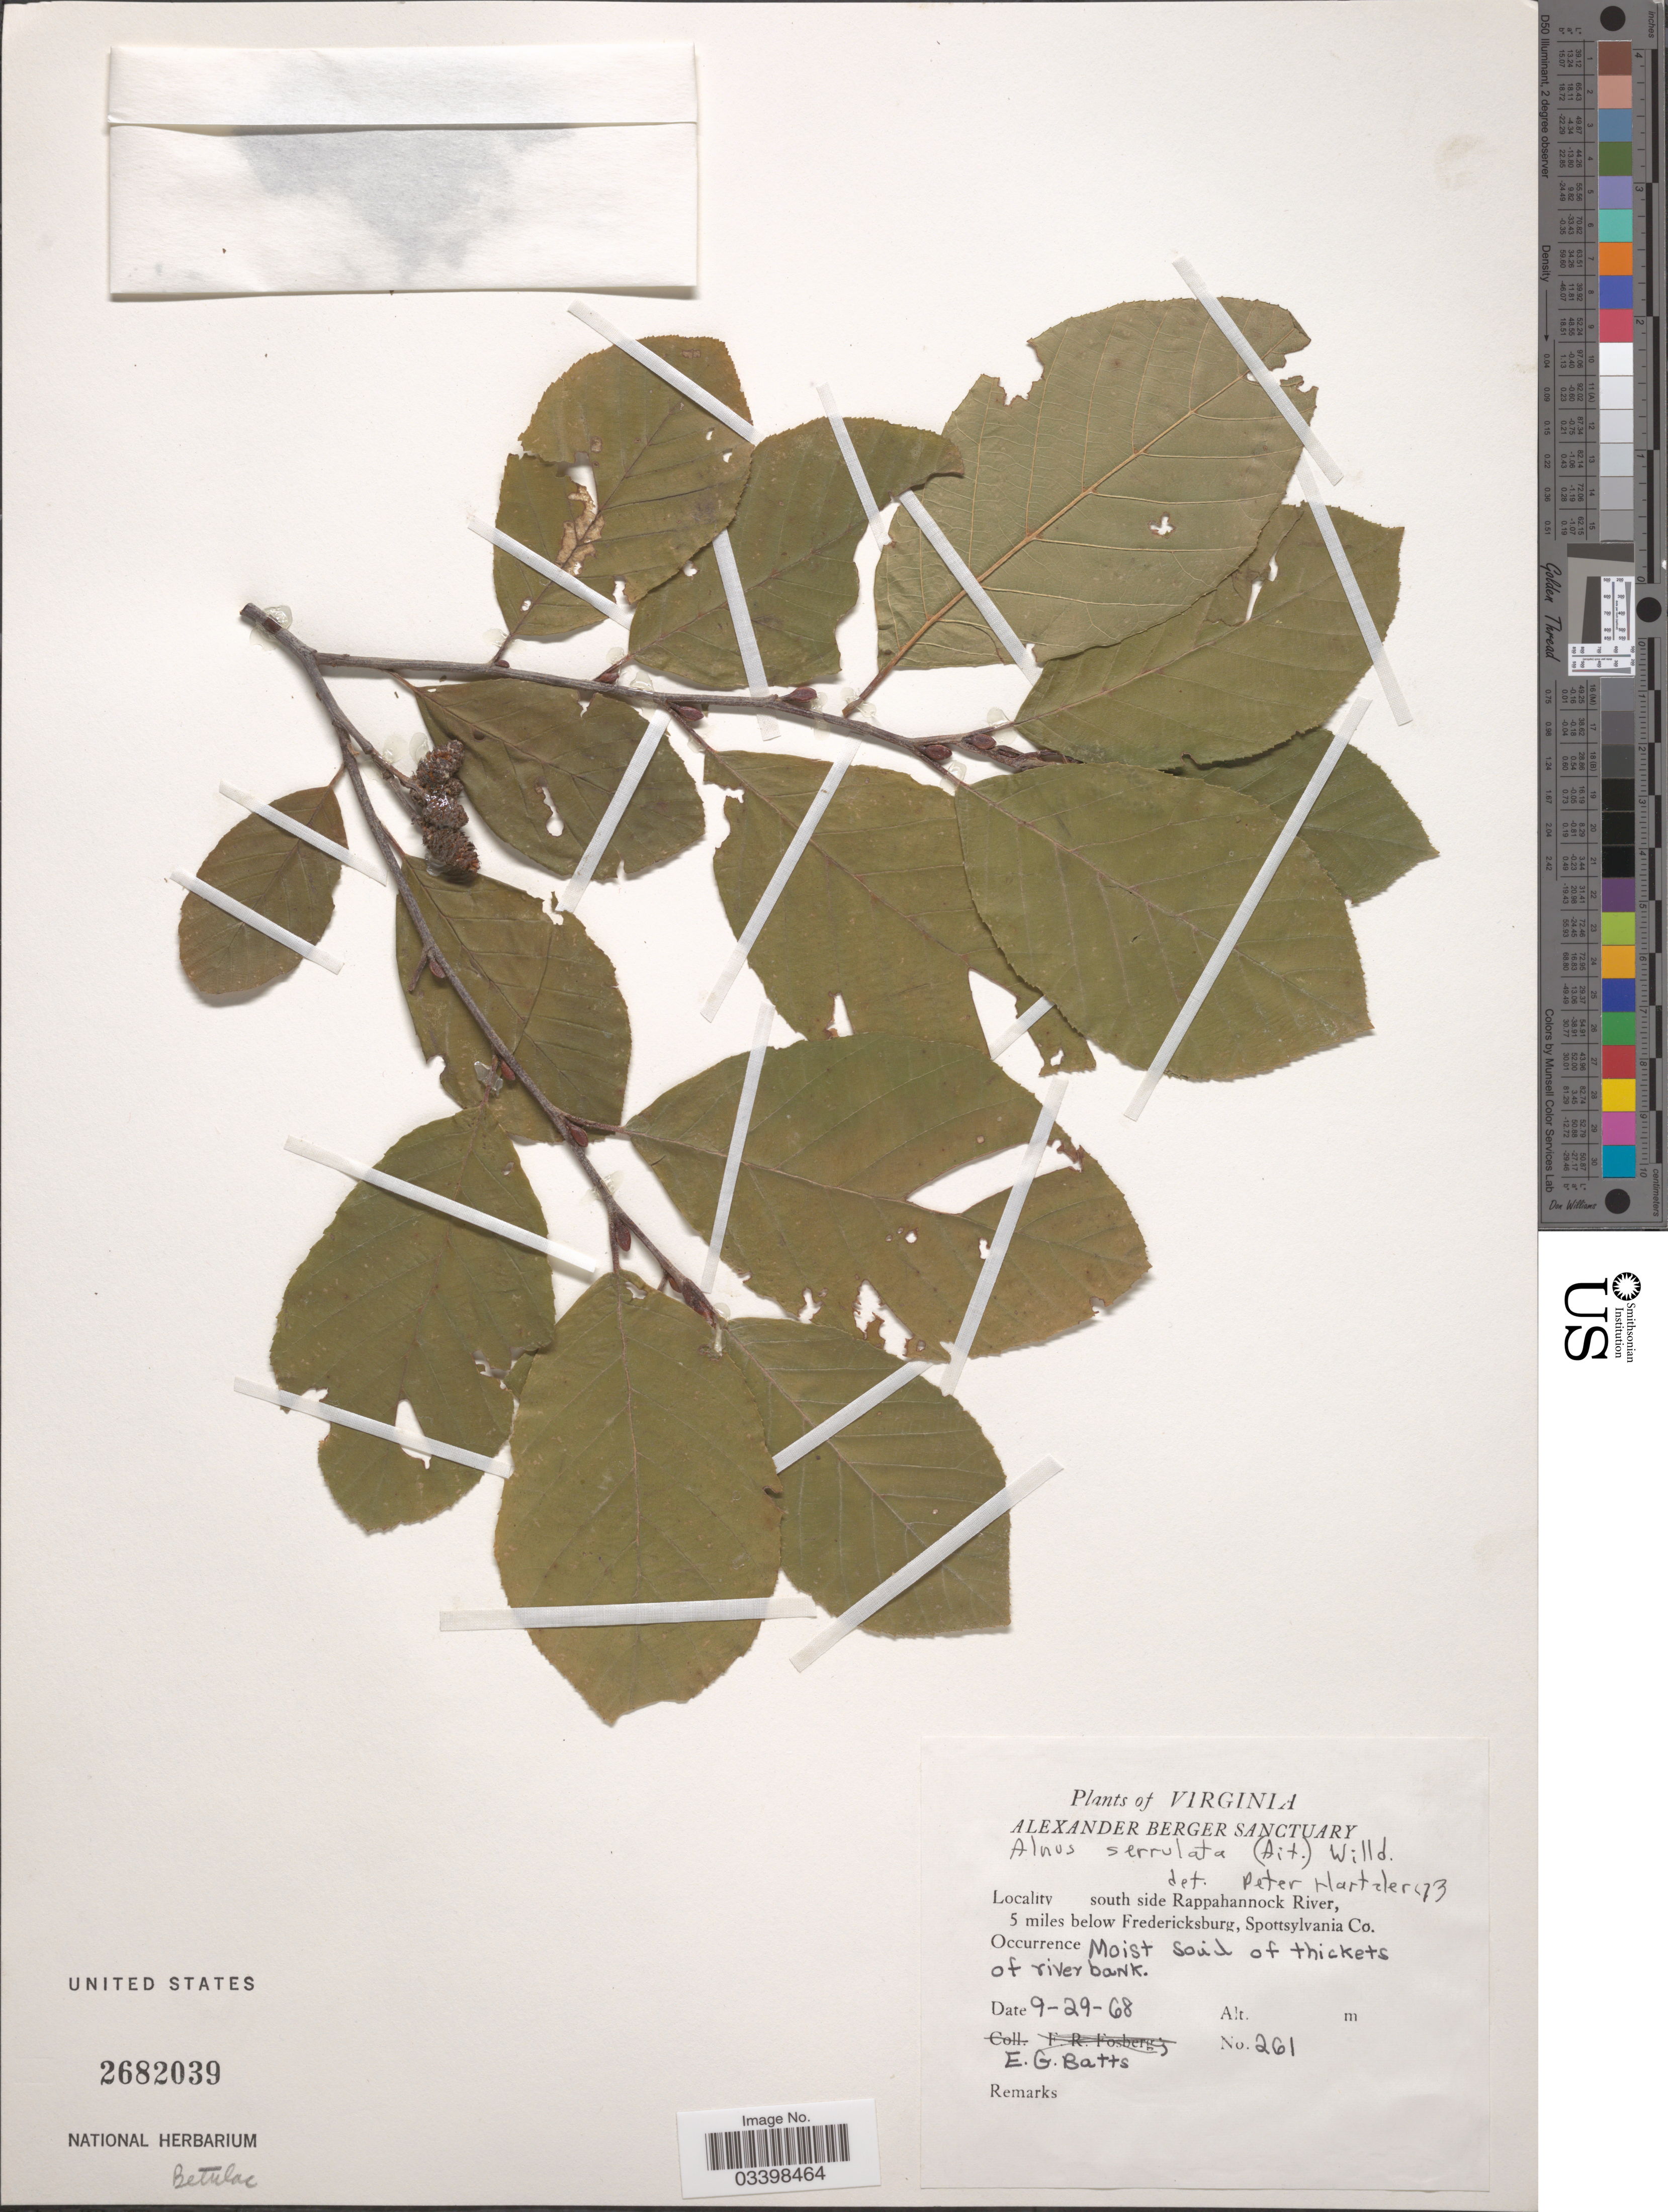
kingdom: Plantae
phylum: Tracheophyta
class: Magnoliopsida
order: Fagales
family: Betulaceae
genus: Alnus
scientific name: Alnus serrulata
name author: (Aiton) Willd.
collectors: E. Batts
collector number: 261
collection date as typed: Transcribed d/m/y: 29/9/68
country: United States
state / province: Virginia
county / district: Spotsylvania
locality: Alexander Berger Sanctuary. South side Rappahannock River, 5 miles below Fredericksburg.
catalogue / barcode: US 2682039